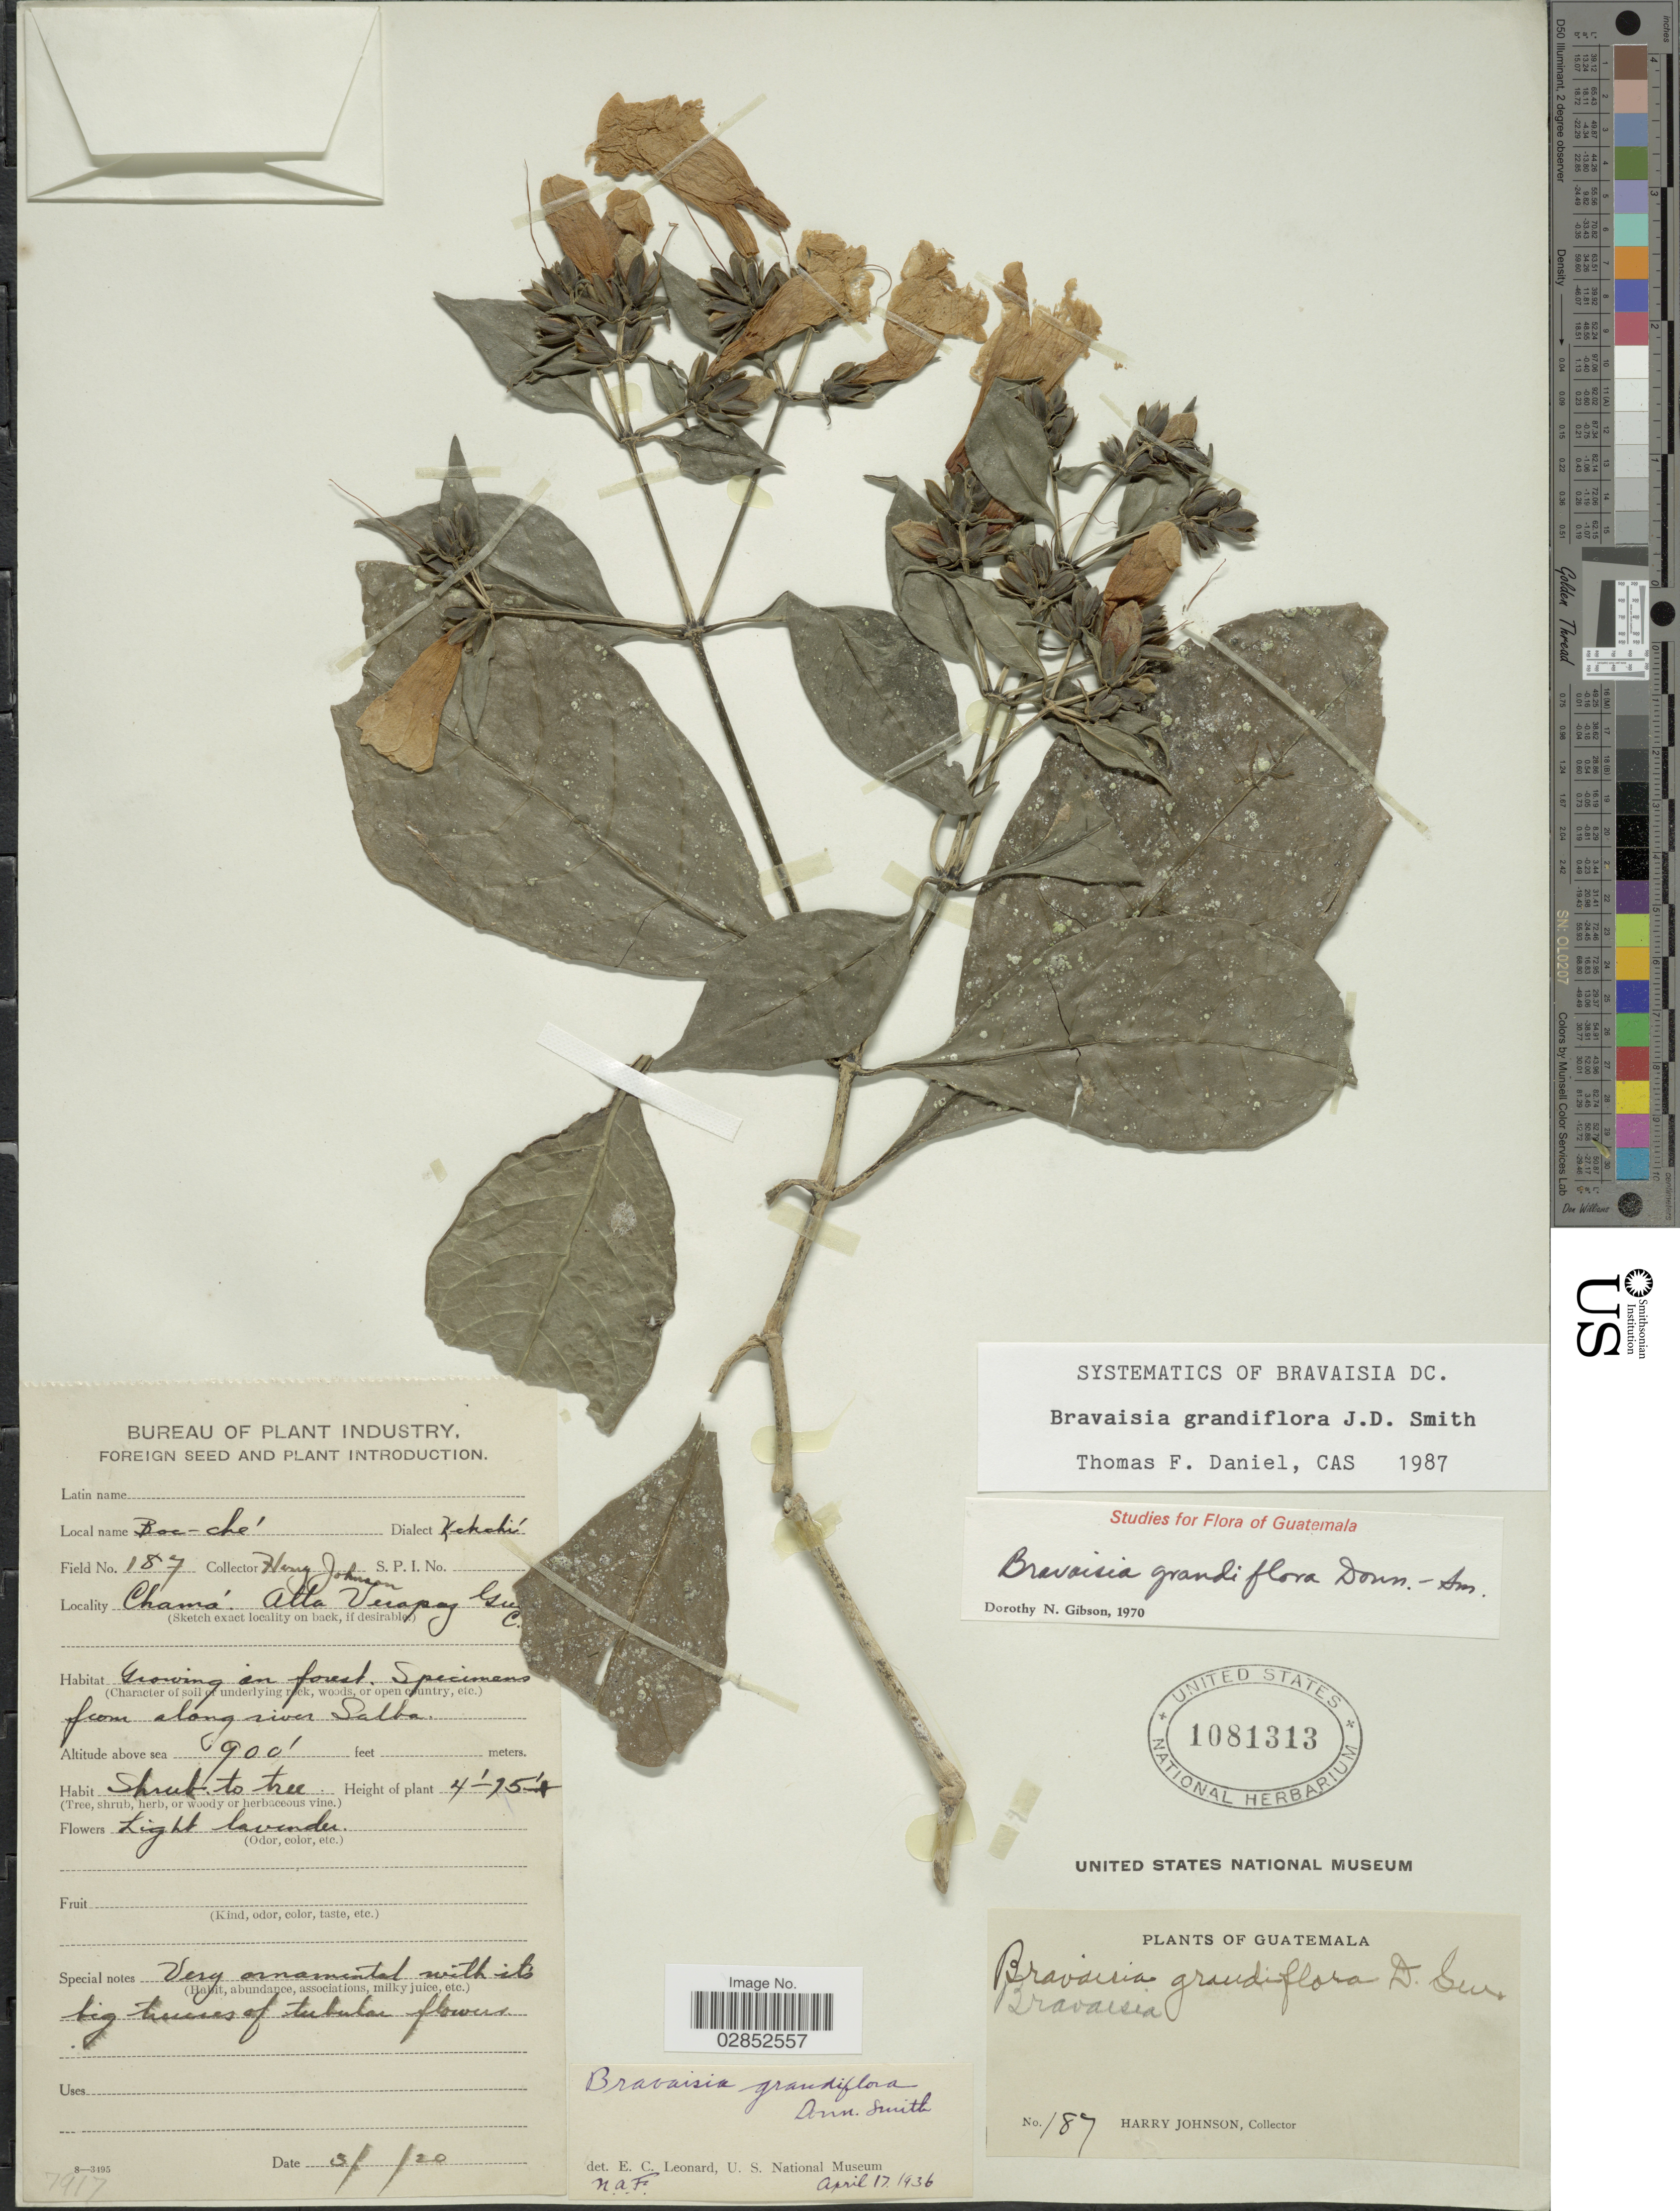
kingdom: Plantae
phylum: Tracheophyta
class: Magnoliopsida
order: Lamiales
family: Acanthaceae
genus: Bravaisia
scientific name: Bravaisia grandiflora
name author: Donn. Sm.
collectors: H. Johnson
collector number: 187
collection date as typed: Transcribed d/m/y: /3/20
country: Guatemala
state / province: Alta Verapaz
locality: Chamá, Gu [illegible text].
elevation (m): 274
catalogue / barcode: US 1081313